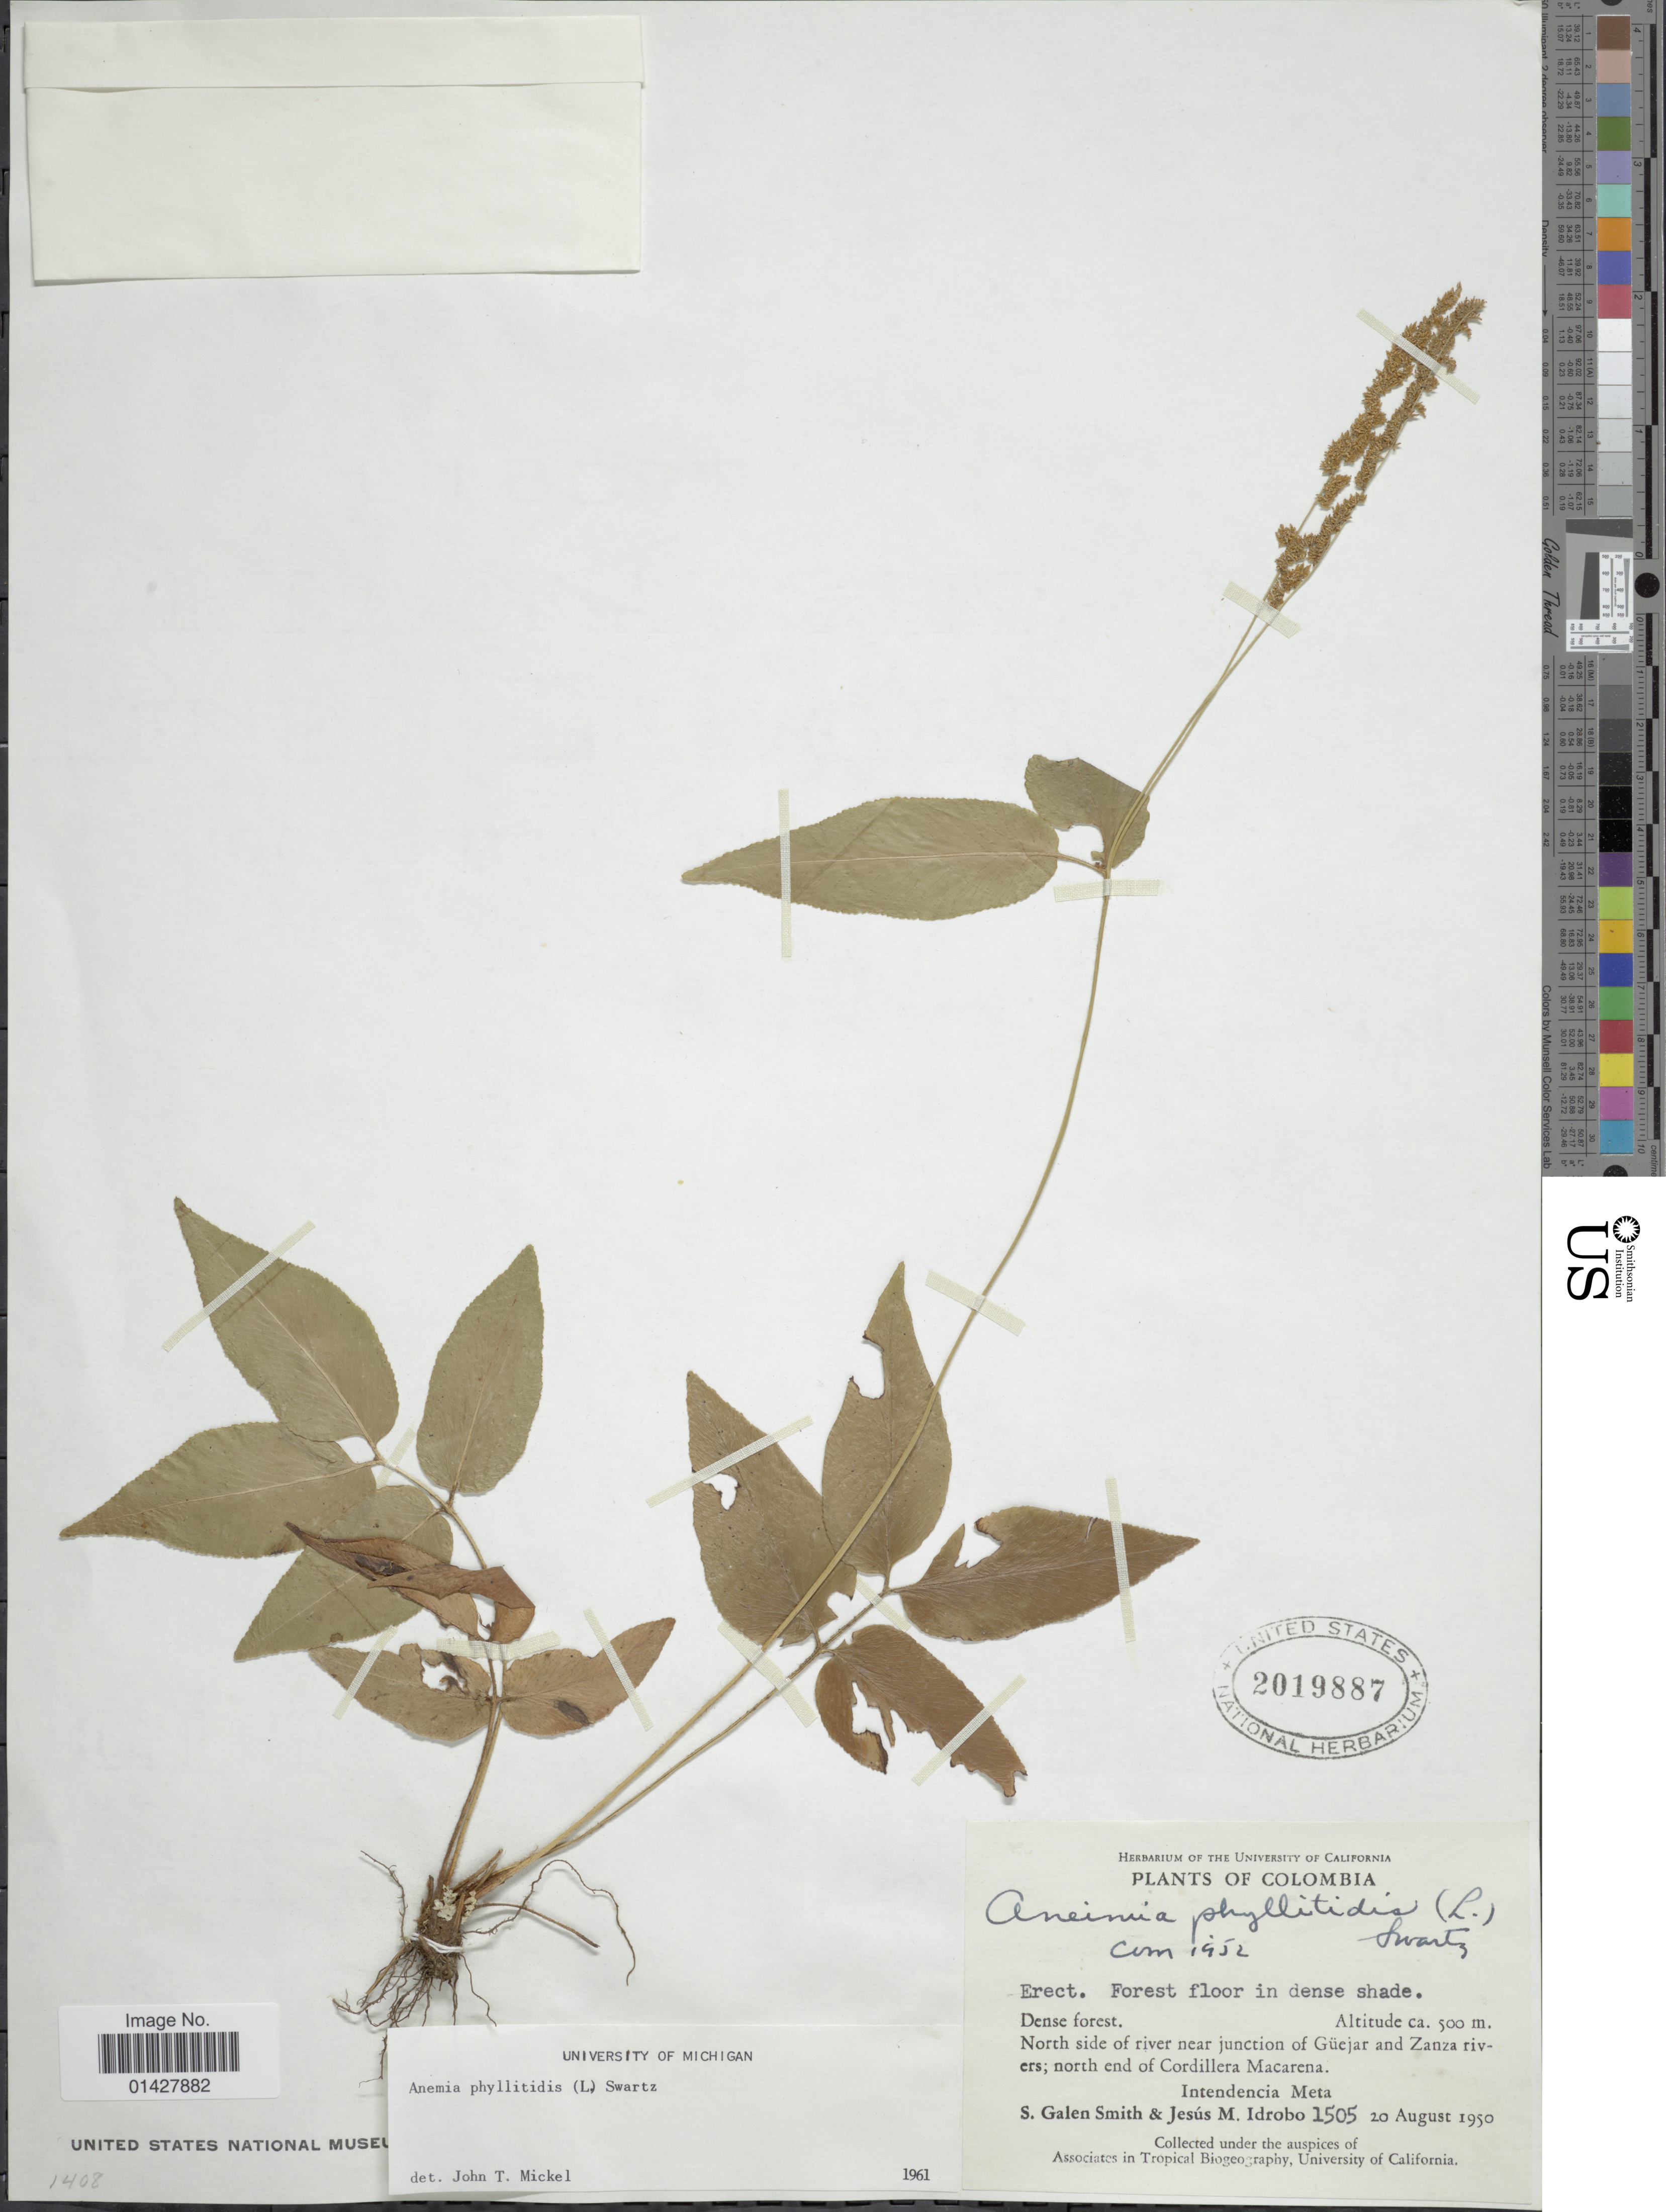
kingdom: Plantae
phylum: Tracheophyta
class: Polypodiopsida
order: Schizaeales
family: Anemiaceae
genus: Anemia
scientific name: Anemia phyllitidis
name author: (L.) Sw.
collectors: S. G. Smith & J. M. Idrobo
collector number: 1505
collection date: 1950-08-20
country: Colombia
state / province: Meta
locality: Forest floor in dense shade, Dense forest, North side of river near junction of Güejar and Zanza rivers; north end of Cordillera Macarena. Intendencia Meta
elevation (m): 500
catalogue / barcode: US 2019887